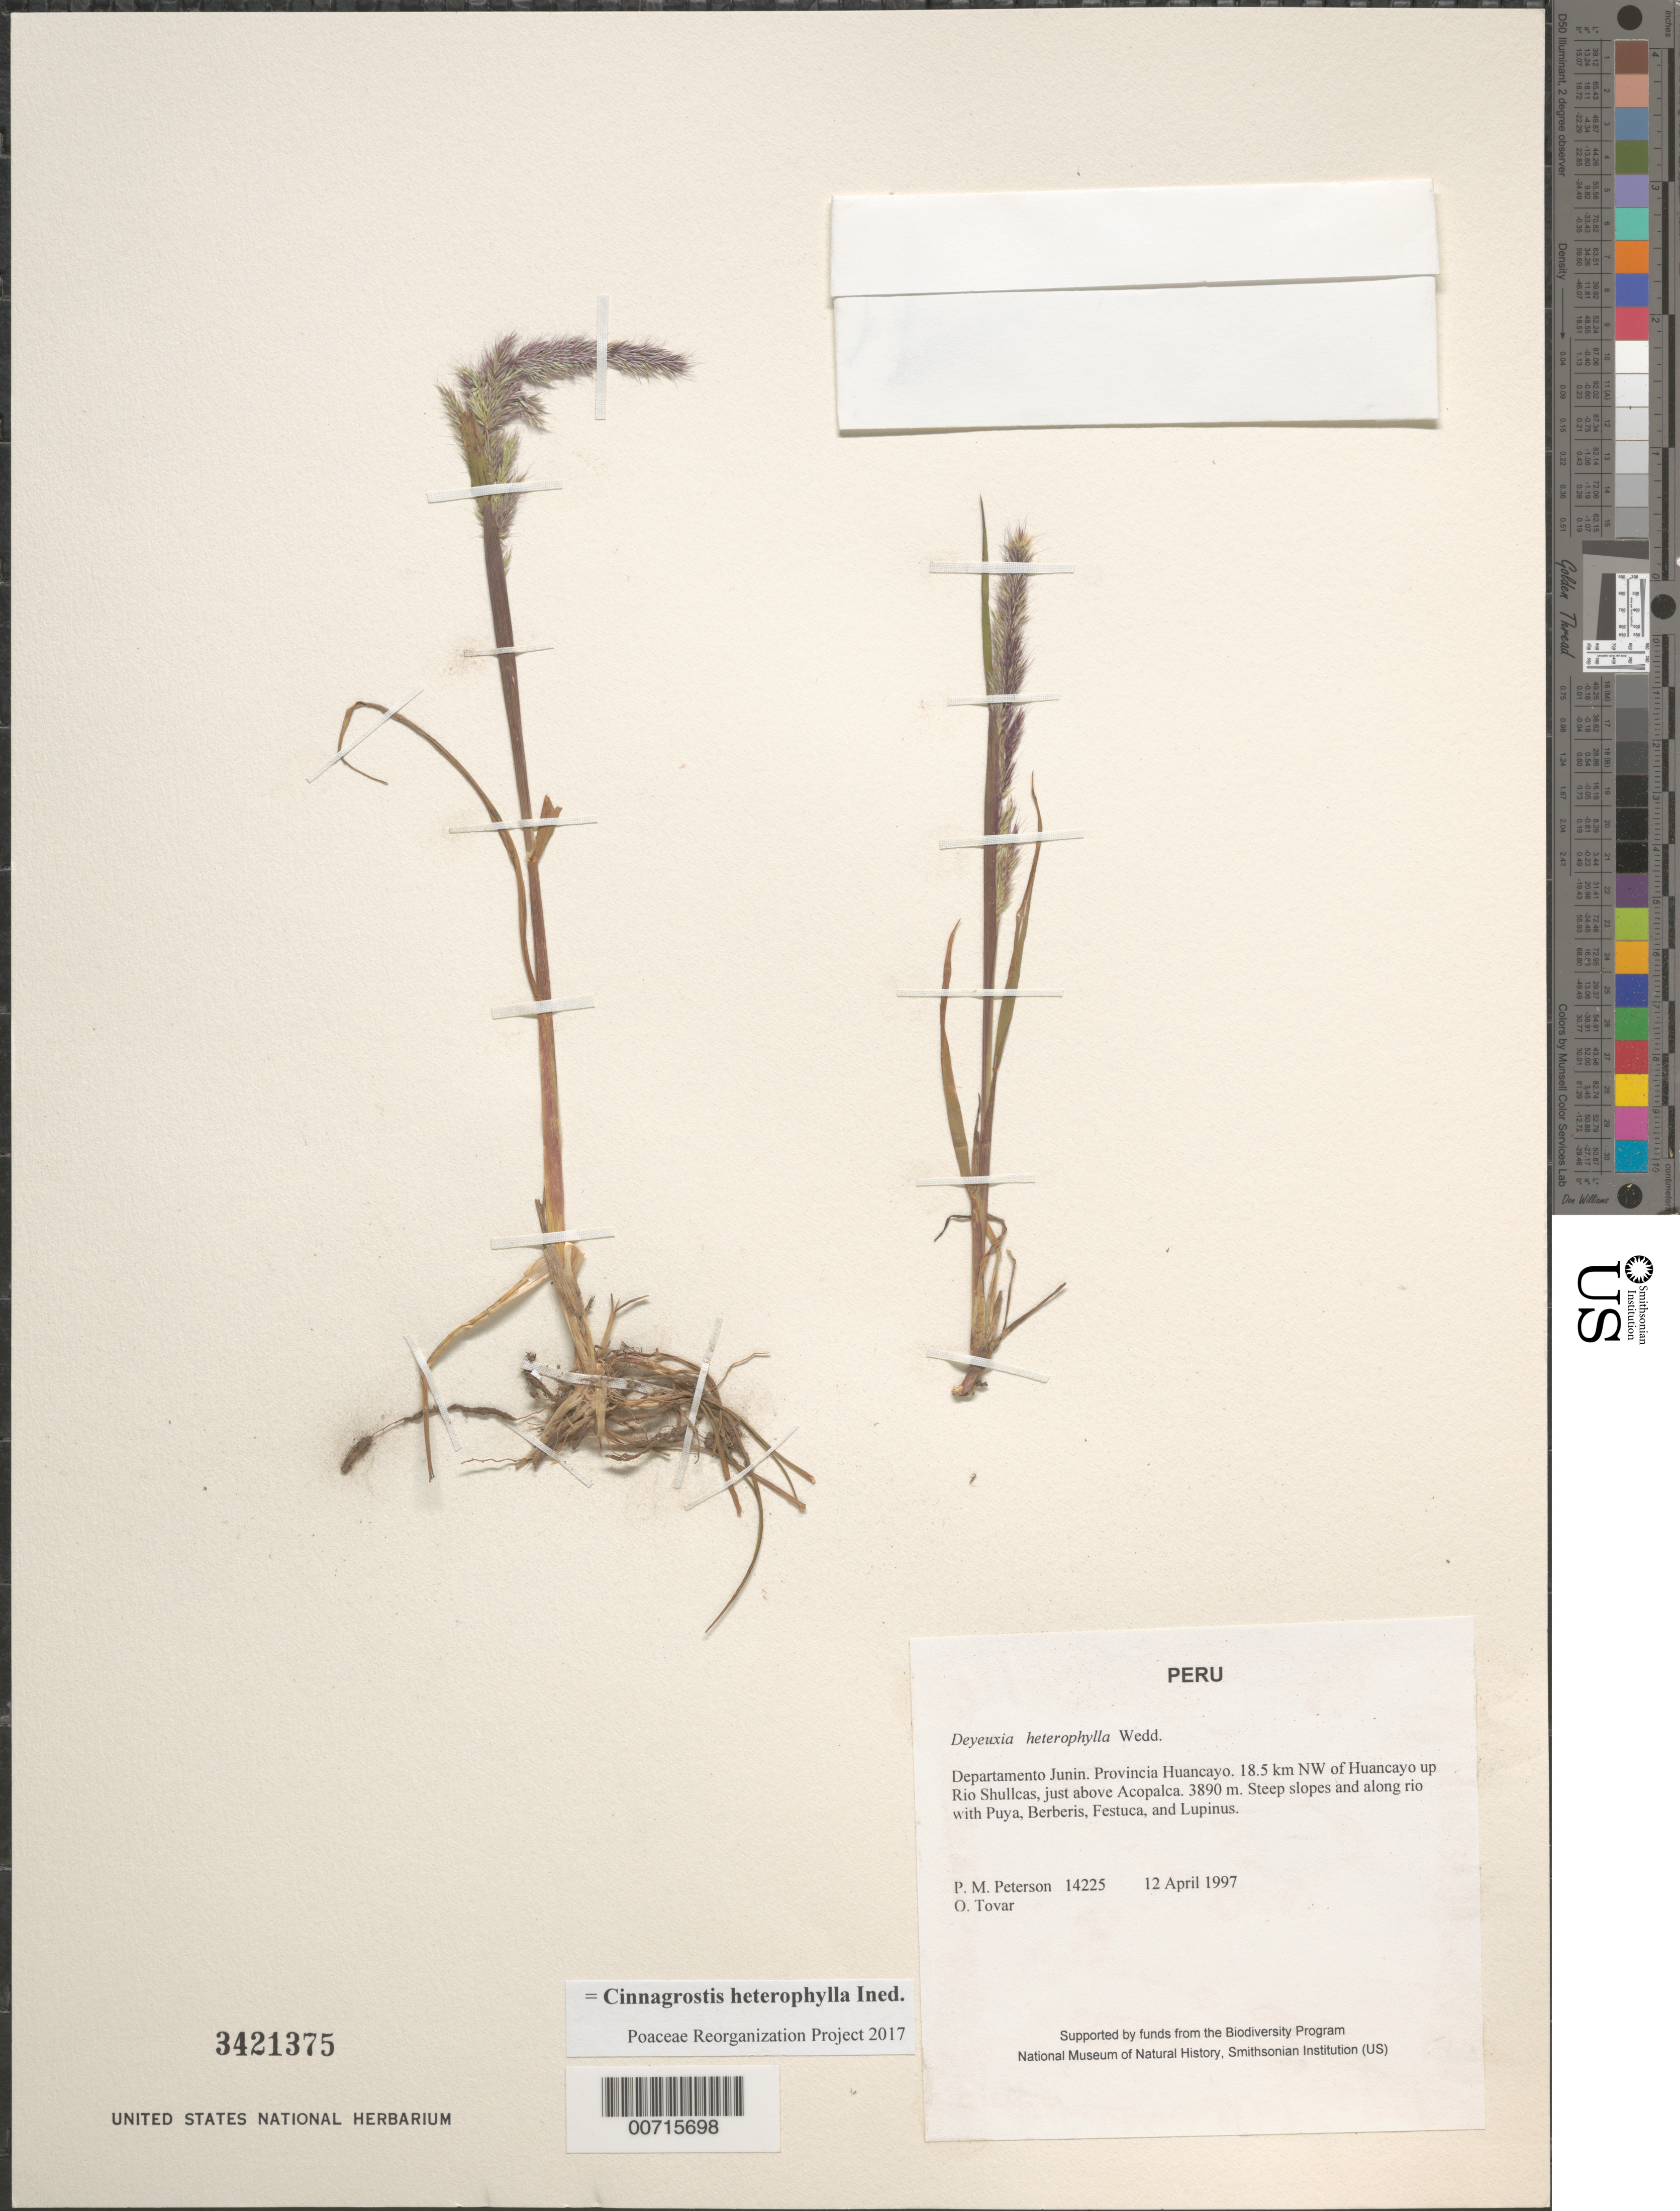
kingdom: Plantae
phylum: Tracheophyta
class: Liliopsida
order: Poales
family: Poaceae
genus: Cinnagrostis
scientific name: Cinnagrostis heterophylla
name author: (Wedd.) P.M. Peterson et al.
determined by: Poaceae Reorganization Project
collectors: P. M. Peterson & Ó. Tovar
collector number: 14225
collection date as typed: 12 Apr 1997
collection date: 1997-04-12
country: Peru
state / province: Junín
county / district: Huancayo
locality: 18.5 km NW of Huancayo up Rio Shullcas, just above Acopalca.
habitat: Steep slopes and along rio with Puya, Berberis, Festuca, and Lupinus.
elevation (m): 3890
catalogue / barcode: US 3421375